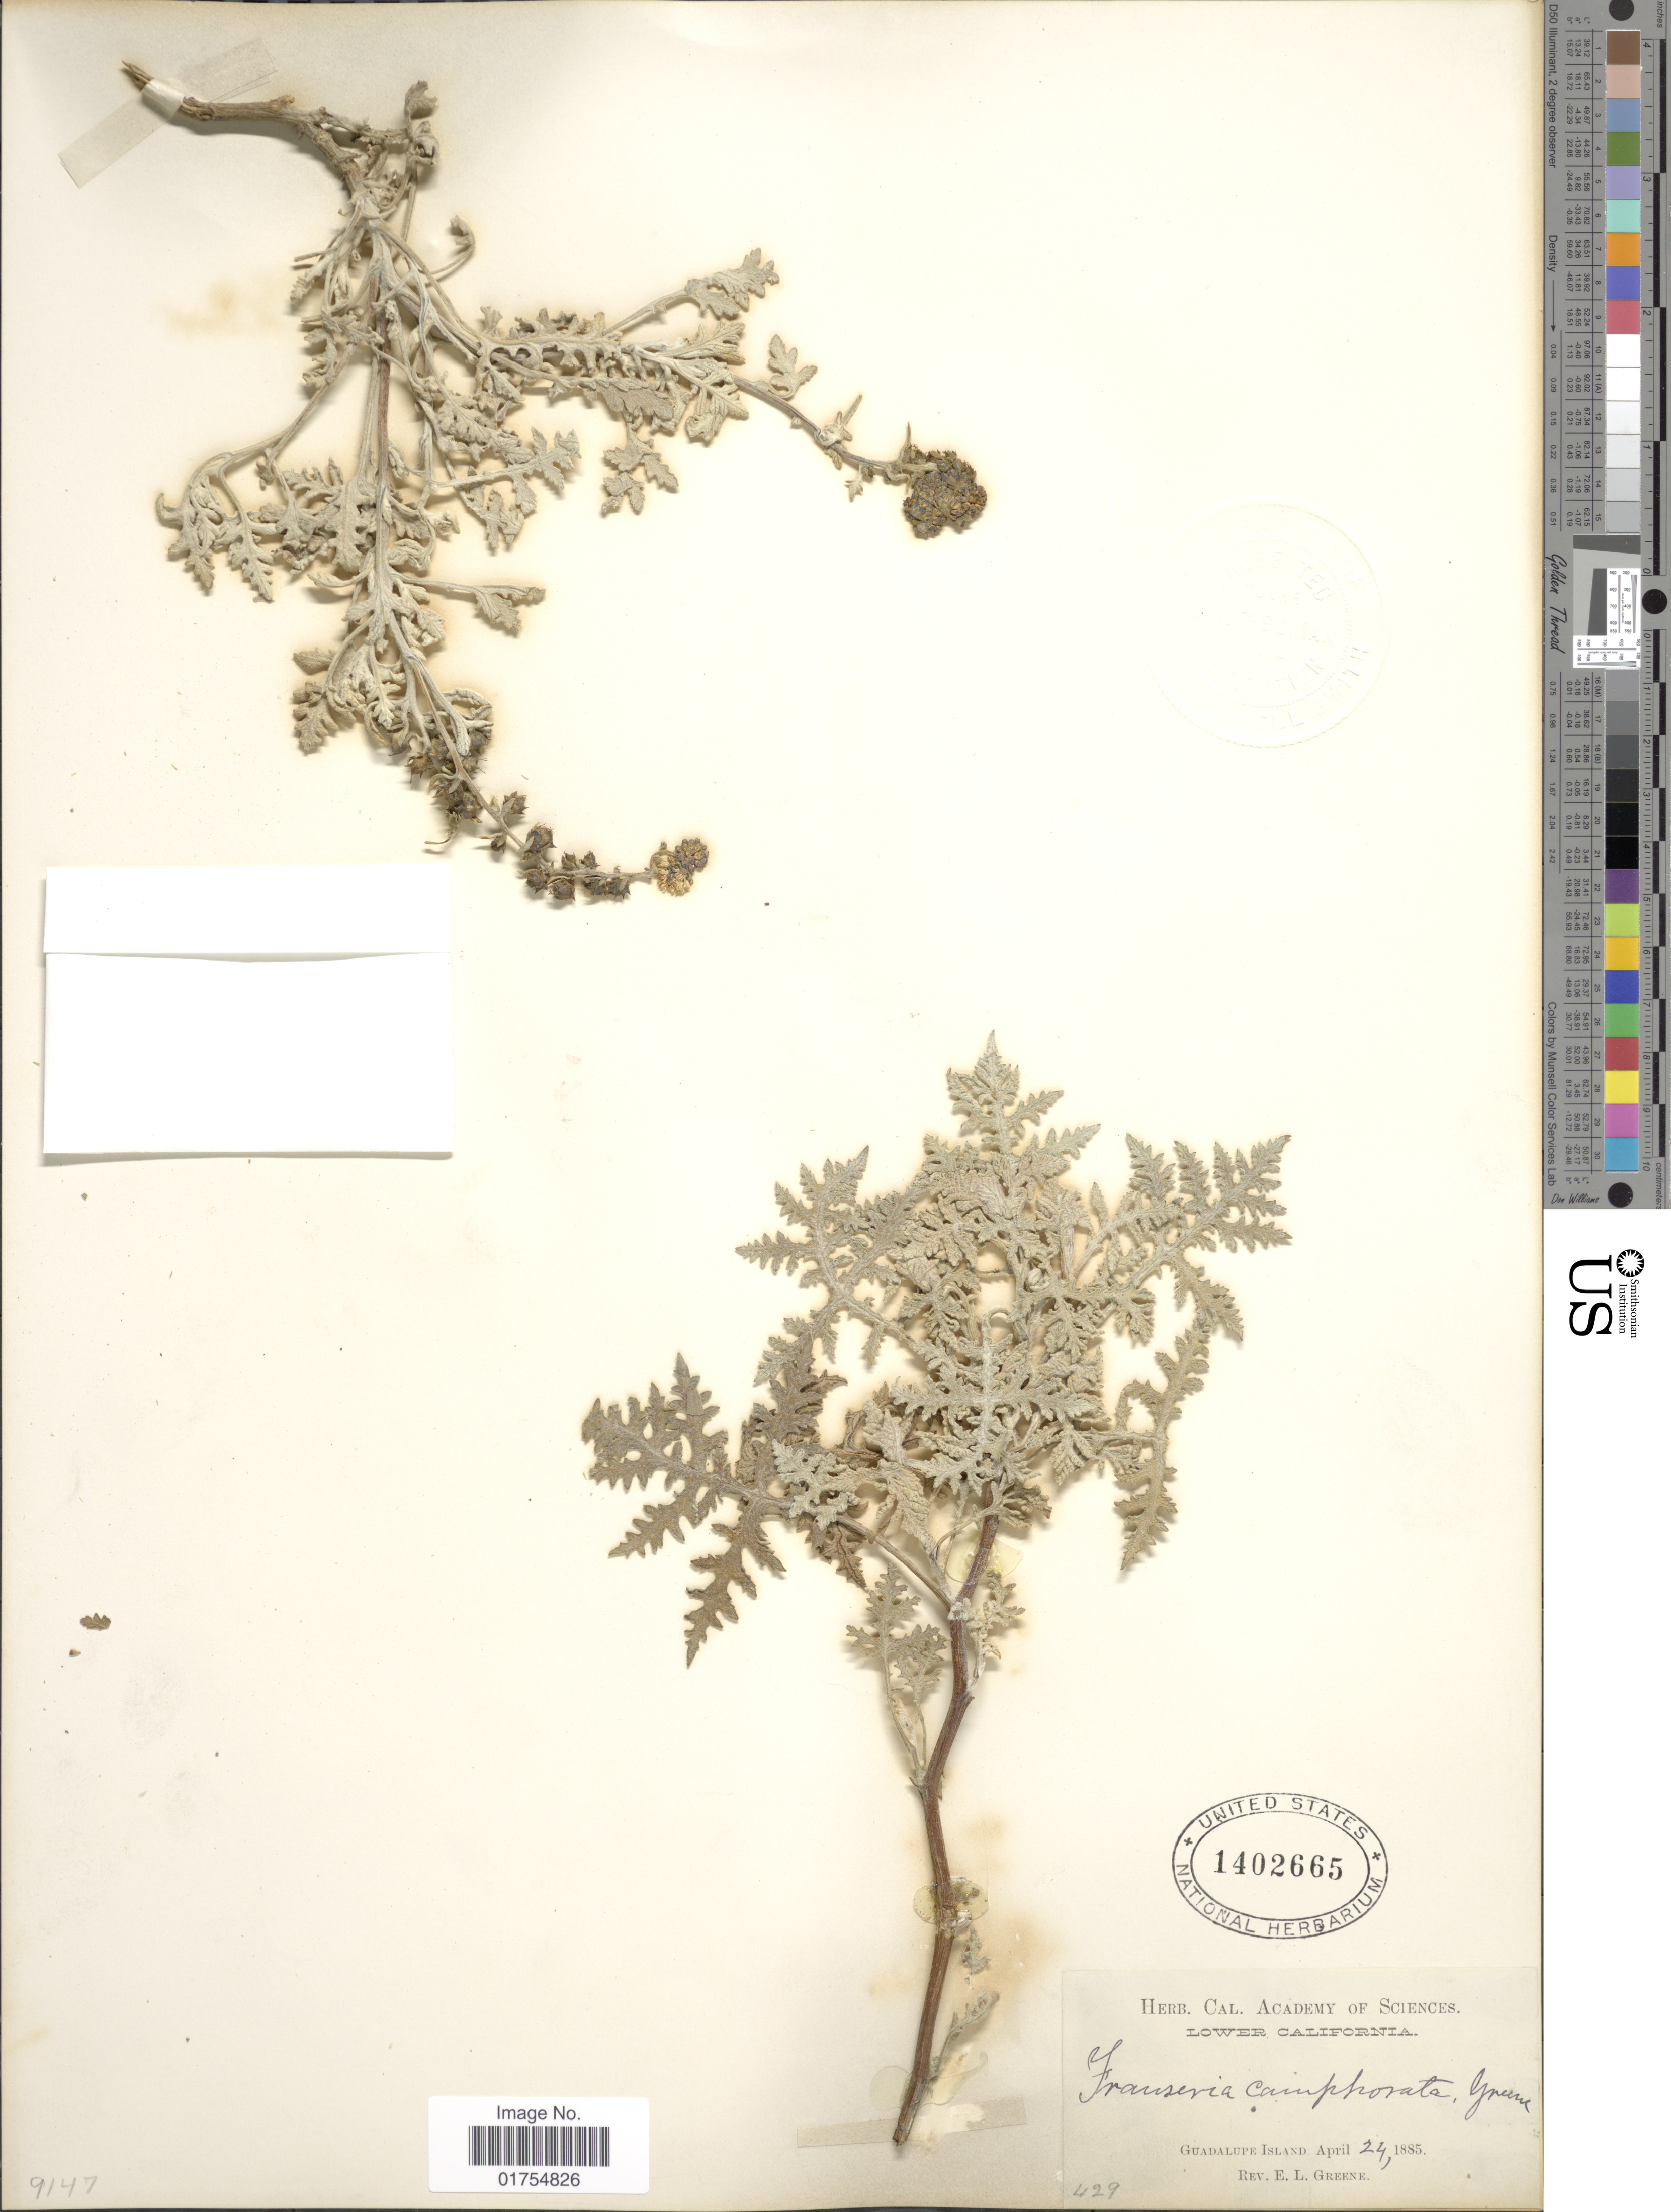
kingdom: Plantae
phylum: Tracheophyta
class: Magnoliopsida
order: Asterales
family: Asteraceae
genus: Franseria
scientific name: Franseria camphorata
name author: Greene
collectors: E. L. Greene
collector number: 429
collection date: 1885-04-24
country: Mexico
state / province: Baja California Norte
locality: Lower California. Guadalupe Island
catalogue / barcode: US 1402665